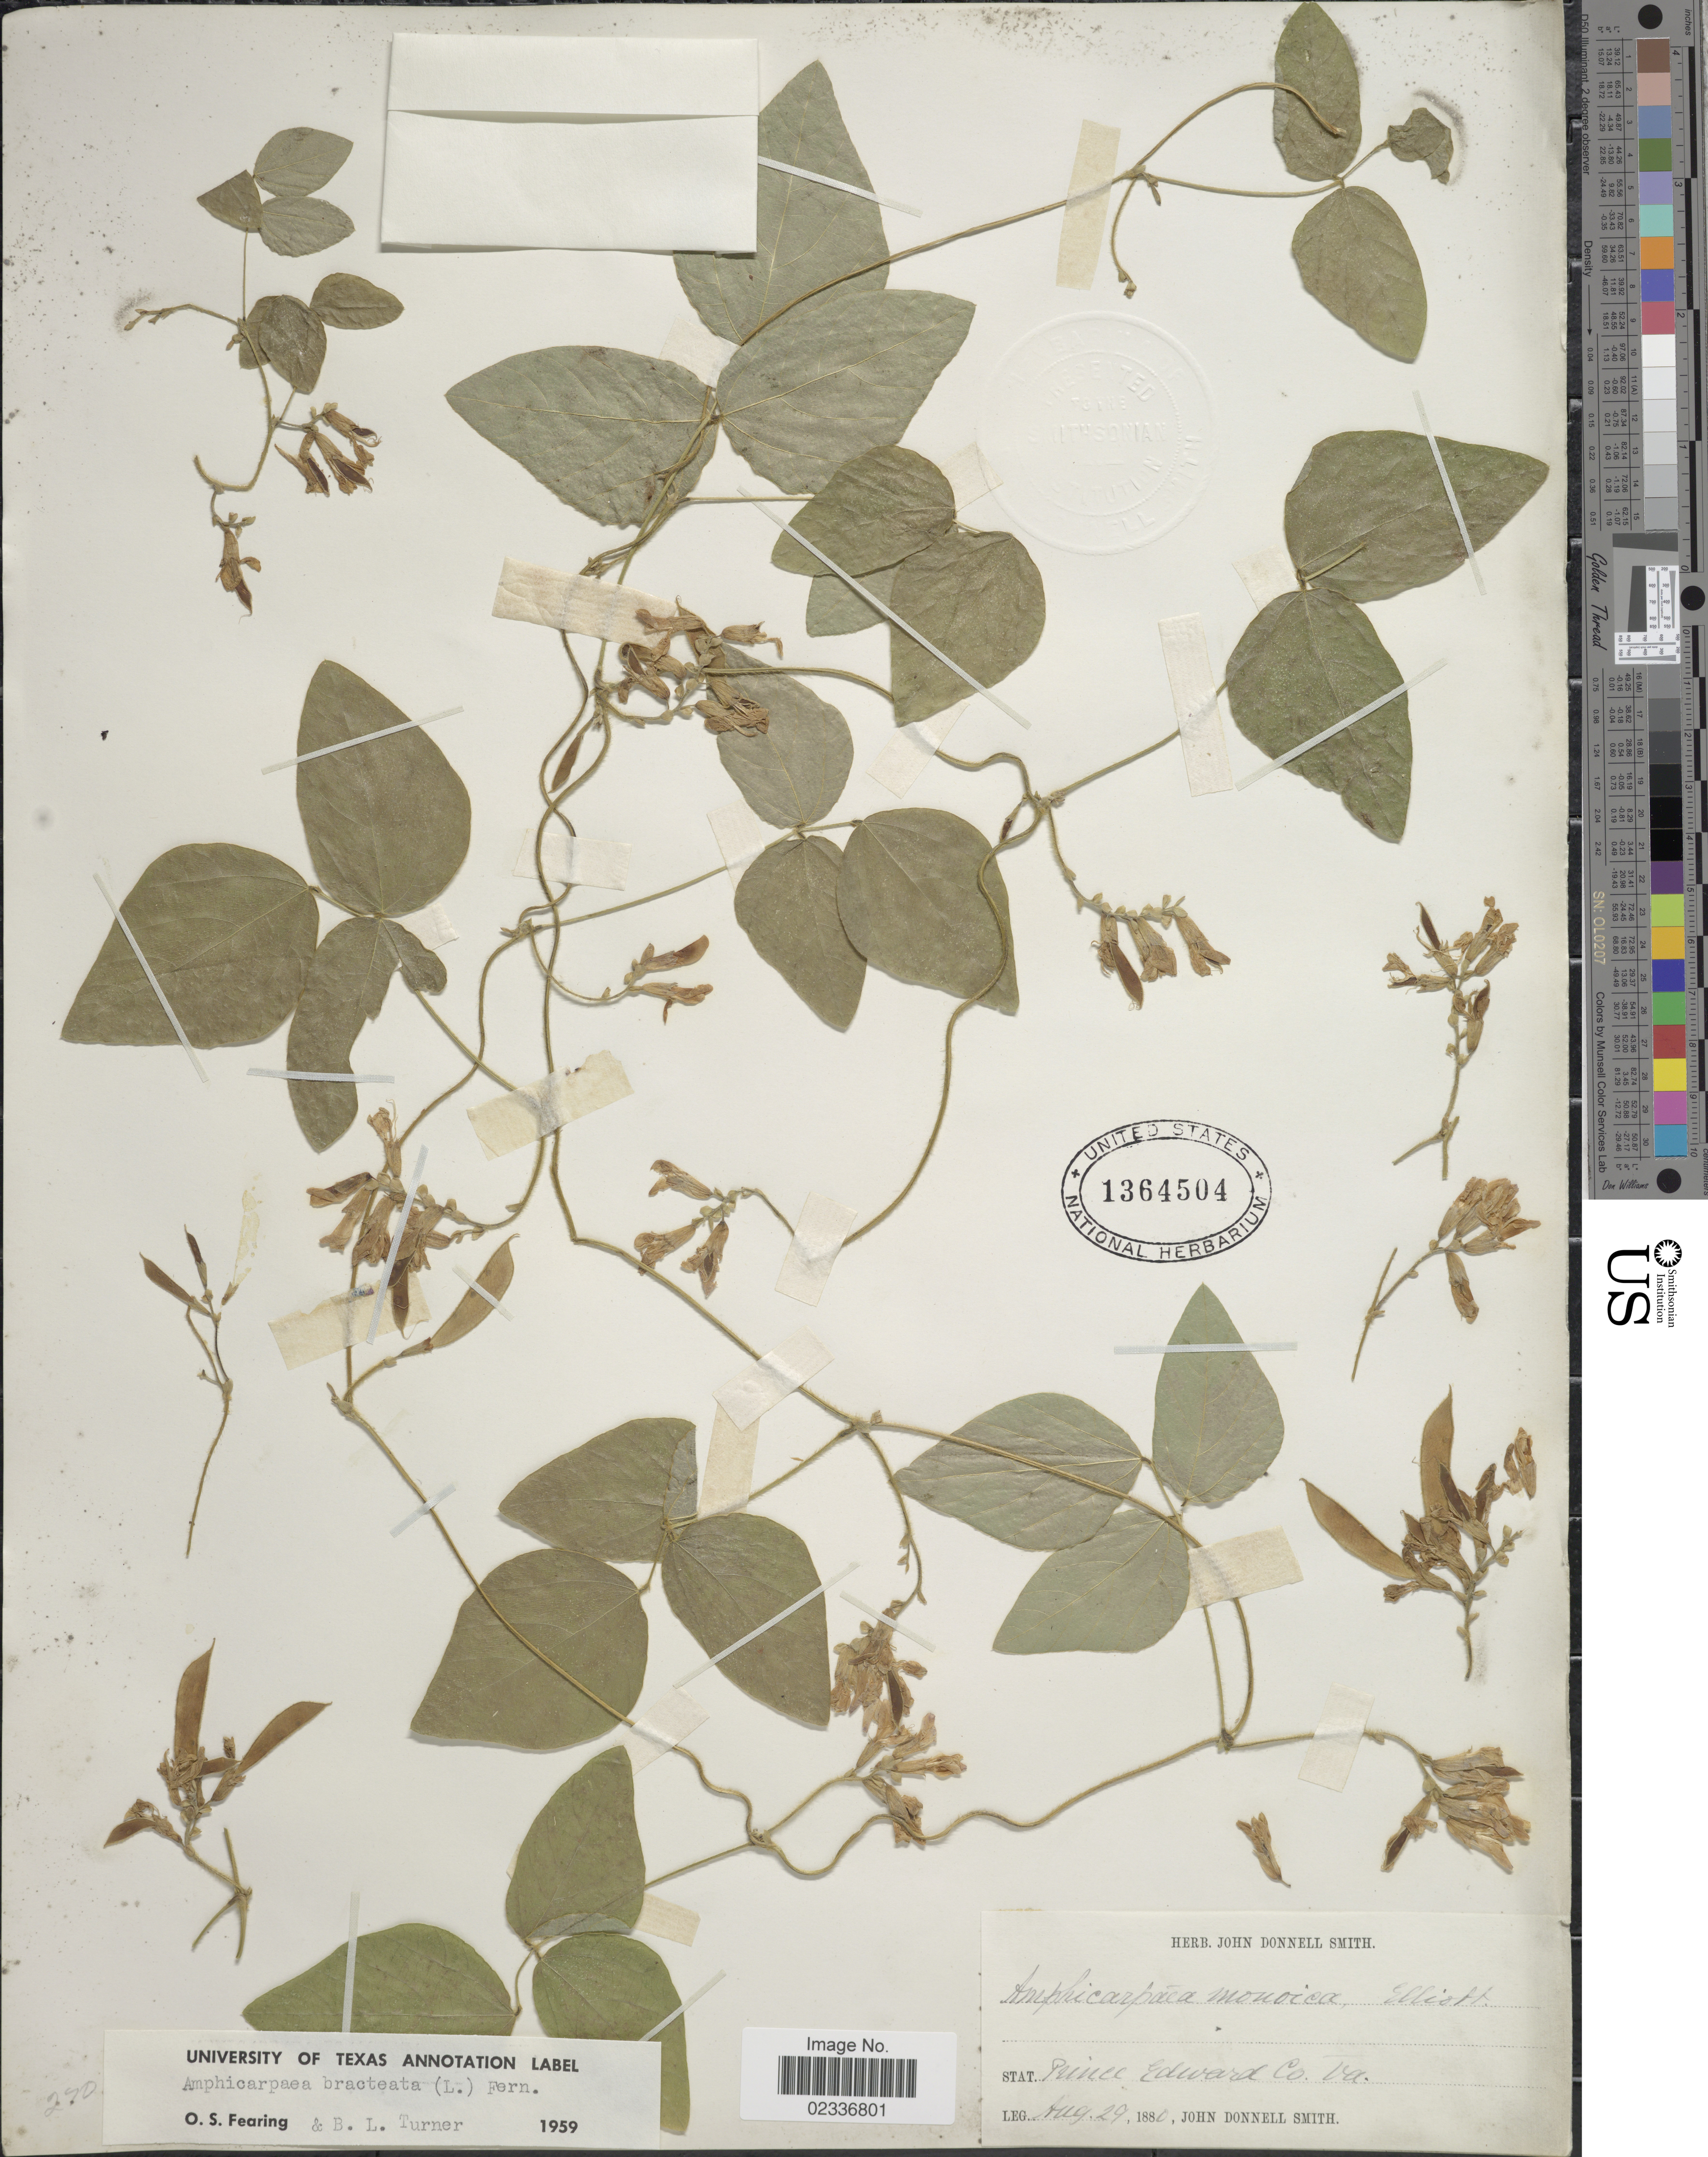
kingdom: Plantae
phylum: Tracheophyta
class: Magnoliopsida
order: Fabales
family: Fabaceae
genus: Amphicarpaea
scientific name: Amphicarpaea bracteata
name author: (L.) Fernald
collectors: J. Donnell Smith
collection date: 1880-08-29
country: United States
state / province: Virginia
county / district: Prince Edward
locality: Prince Edward Co.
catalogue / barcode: US 1364504